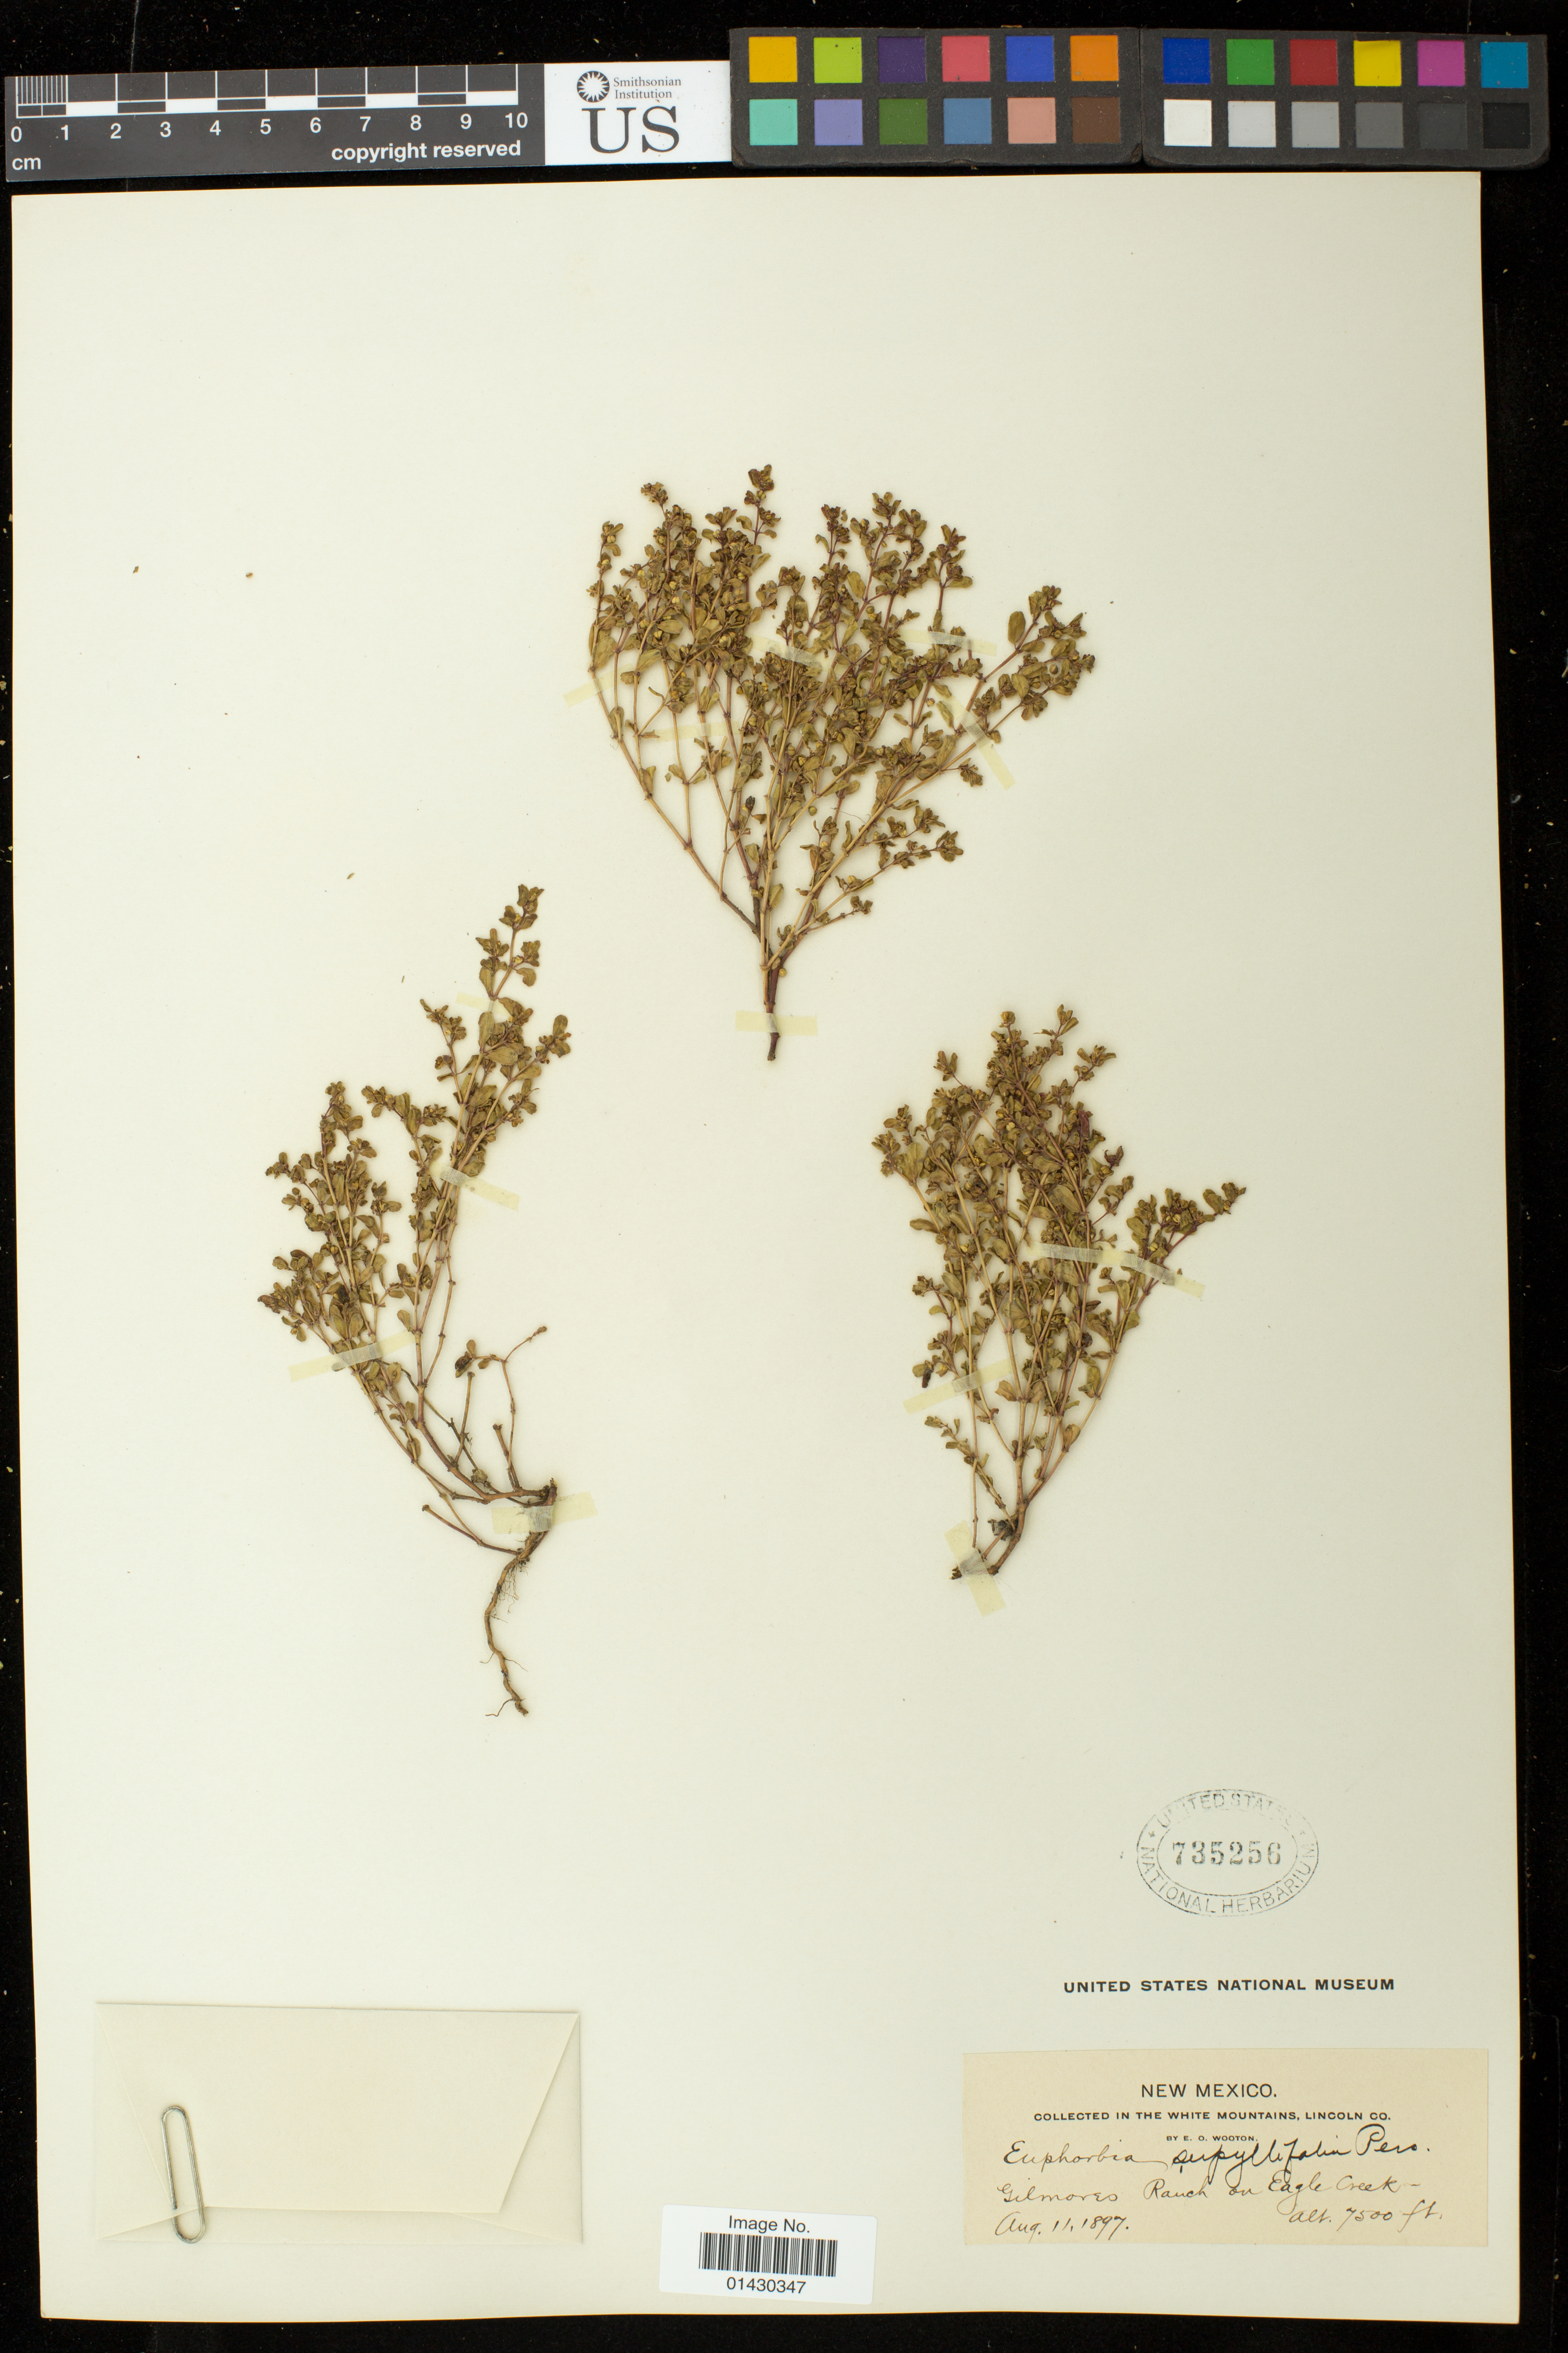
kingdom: Plantae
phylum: Tracheophyta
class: Magnoliopsida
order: Malpighiales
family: Euphorbiaceae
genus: Euphorbia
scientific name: Euphorbia serpillifolia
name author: Pers.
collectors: E. O. Wooton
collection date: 1897-08-11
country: United States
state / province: New Mexico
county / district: Lincoln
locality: White Mountains; Gilmores Ranch on Eagle Creek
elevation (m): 2286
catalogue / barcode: US 735256